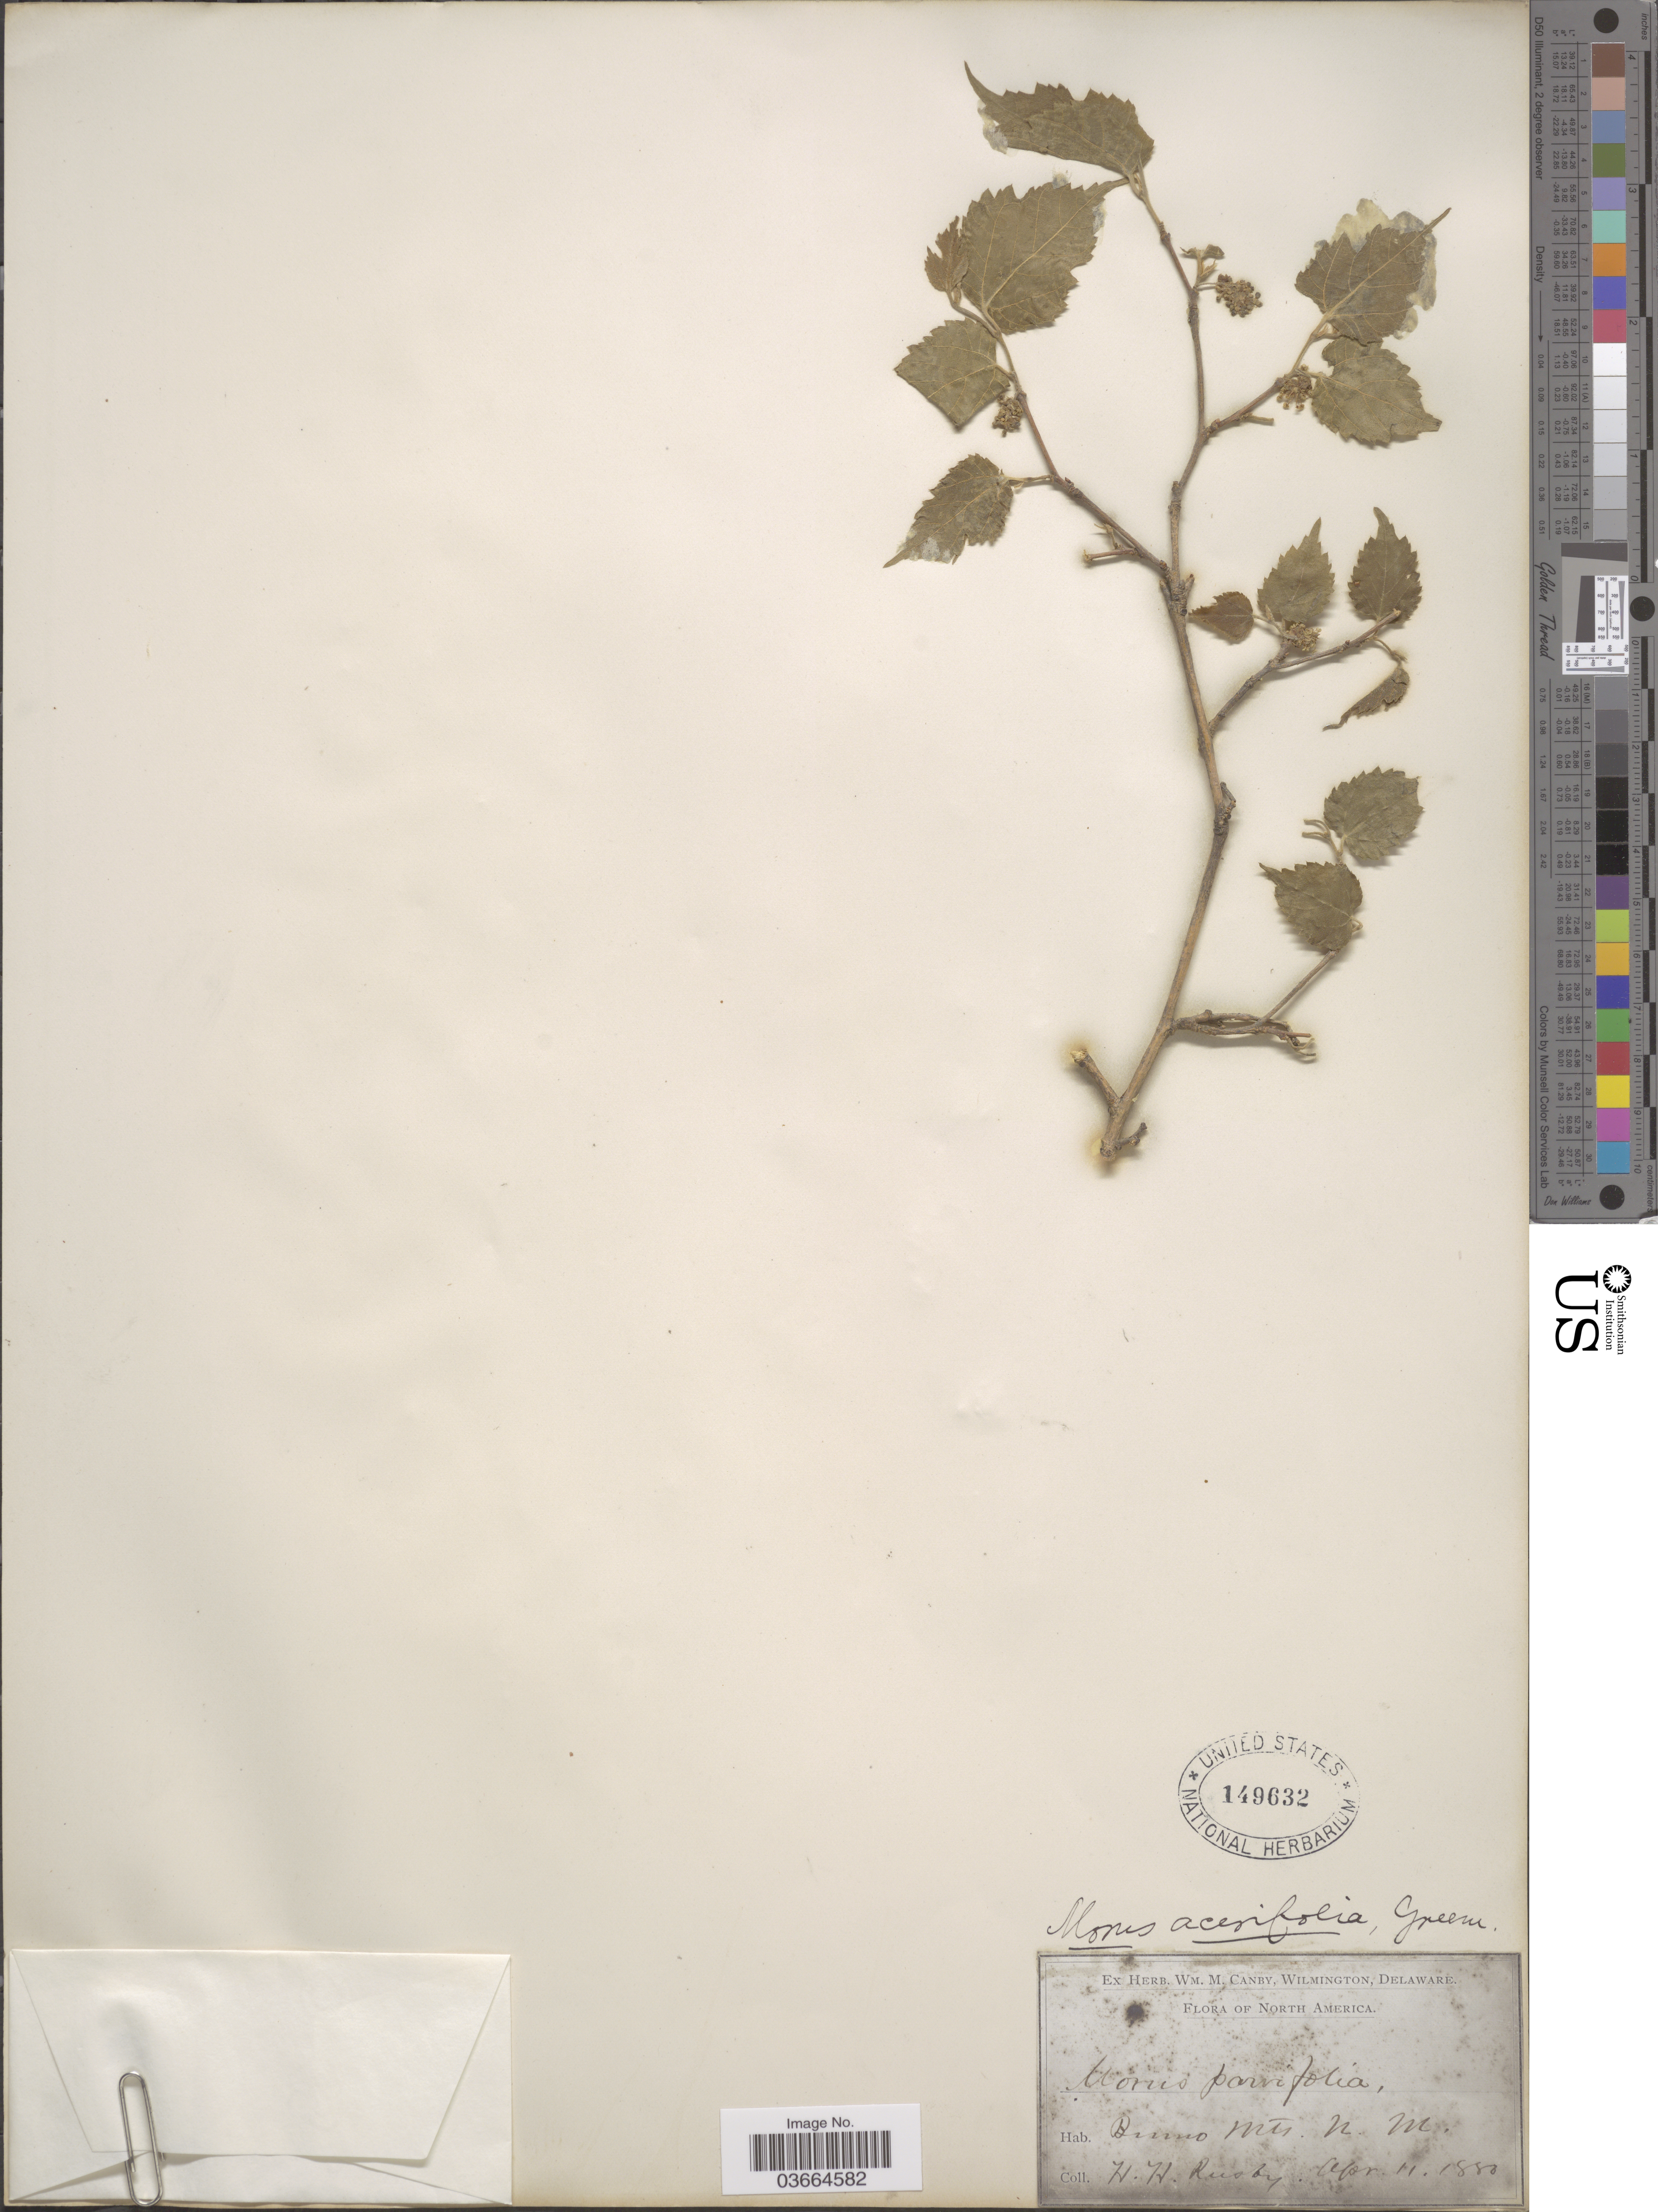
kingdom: Plantae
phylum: Tracheophyta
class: Magnoliopsida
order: Rosales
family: Moraceae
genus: Morus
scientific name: Morus microphylla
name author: Buckley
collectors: H. H. Rusby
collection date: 1880-04-11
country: United States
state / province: New Mexico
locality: Burro Mts.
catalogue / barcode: US 149632